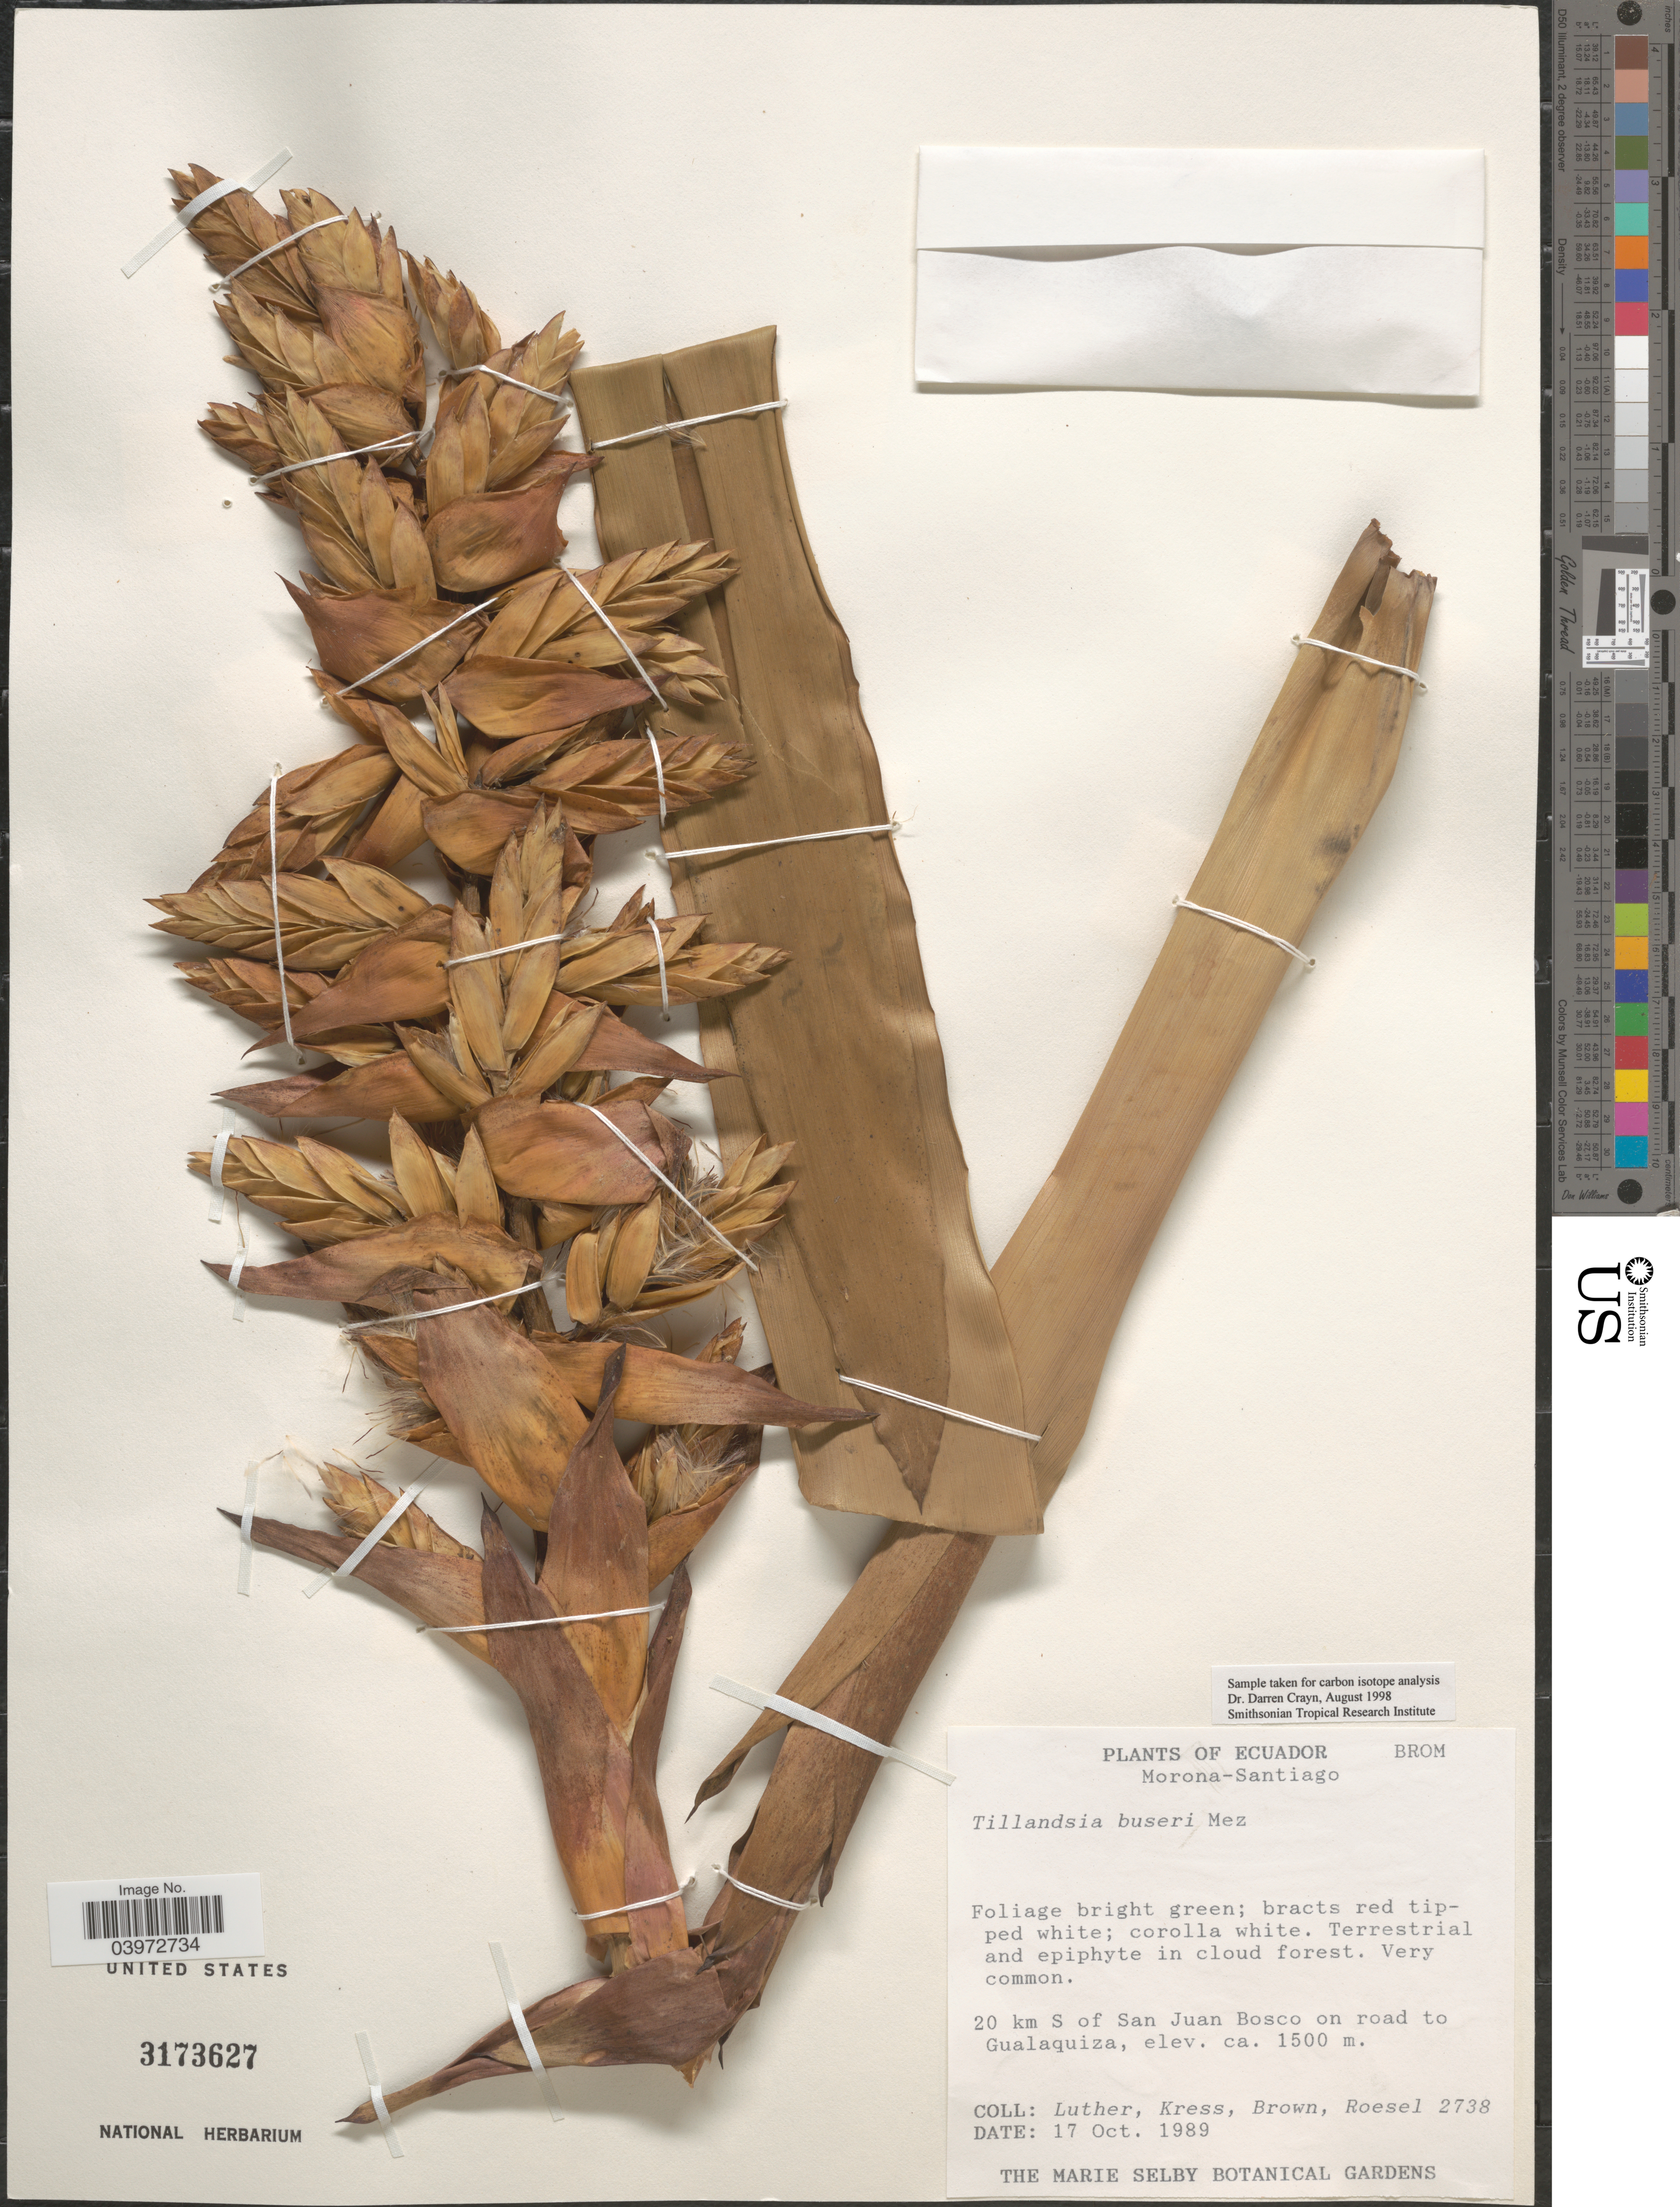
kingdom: Plantae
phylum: Tracheophyta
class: Liliopsida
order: Poales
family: Bromeliaceae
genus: Tillandsia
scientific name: Tillandsia buseri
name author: Mez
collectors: -- Luther, -- Kress, -- Brown & Roesel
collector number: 2738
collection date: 1989-10-17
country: Ecuador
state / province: Morona-Santiago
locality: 20 km S of San Juan Bosco on road to Gualaquiza.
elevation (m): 1500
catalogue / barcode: US 3173627